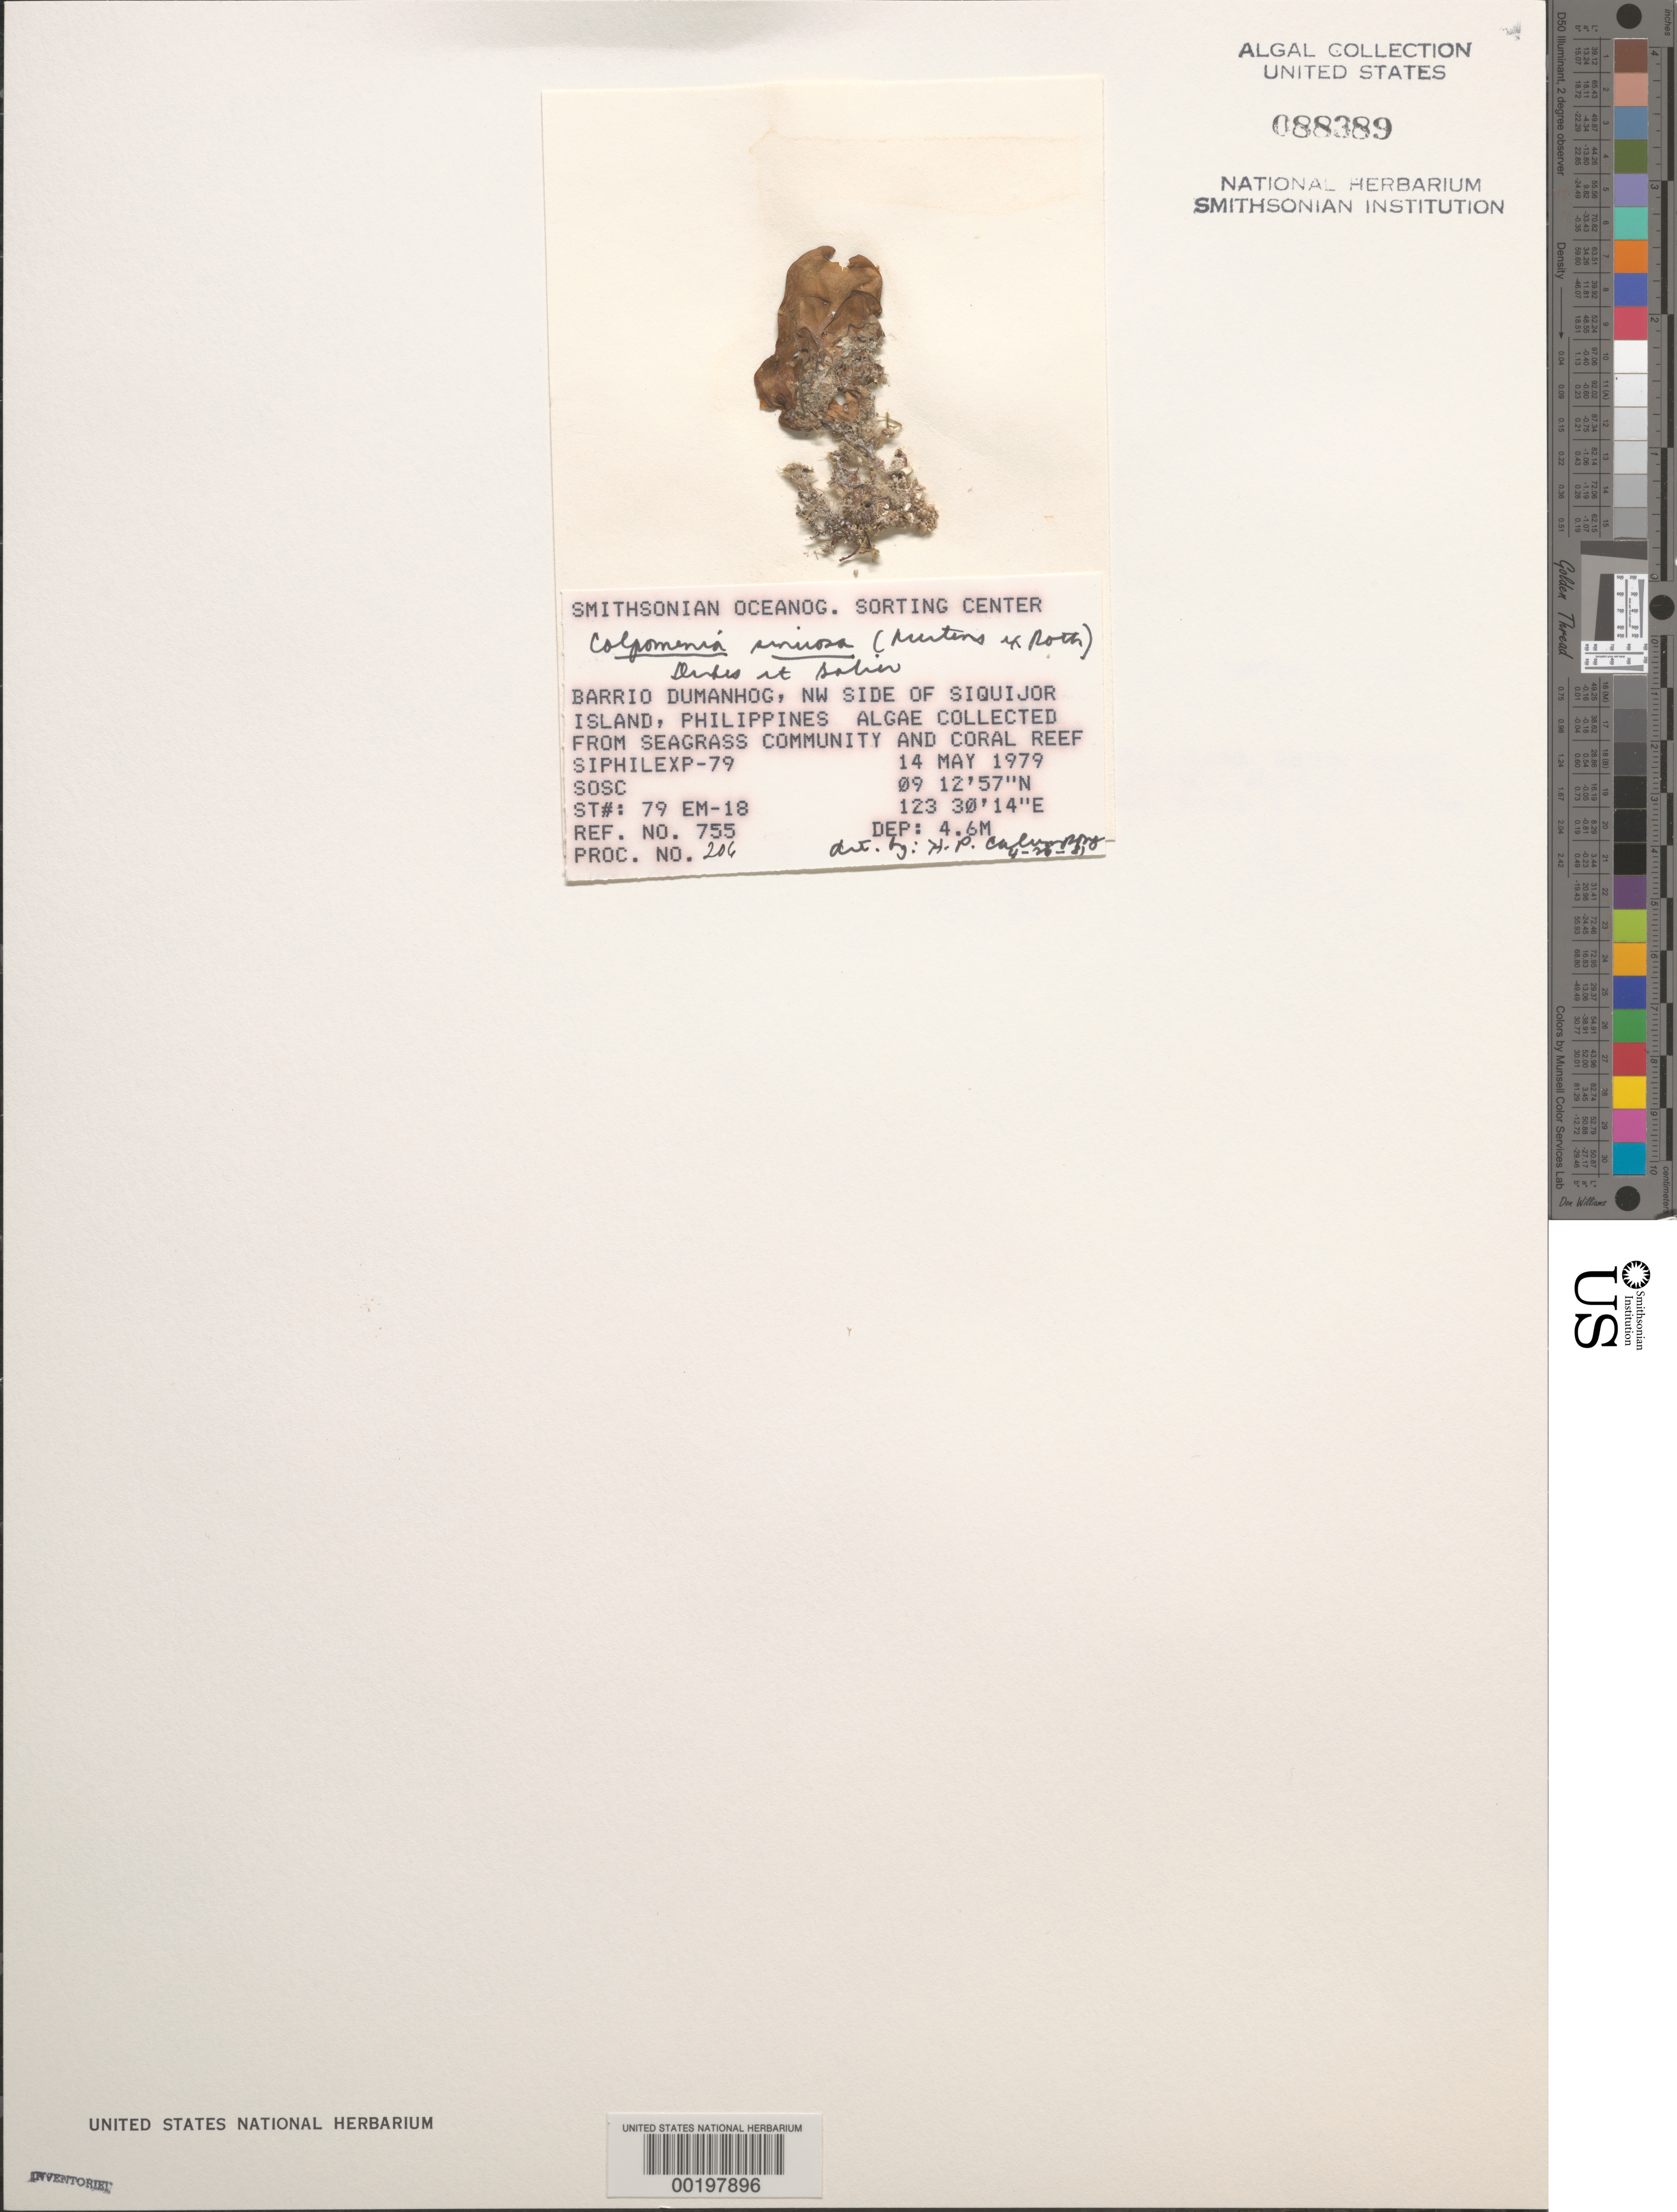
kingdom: Chromista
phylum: Ochrophyta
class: Phaeophyceae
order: Scytosiphonales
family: Scytosiphonaceae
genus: Colpomenia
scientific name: Colpomenia sinuosa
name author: (K. Mert. ex Roth) Derbes & Solier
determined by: Calumpong, H. P.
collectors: SOSC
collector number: Station 79 Em-18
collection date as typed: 14 May 1979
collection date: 1979-05-14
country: Philippines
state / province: Central Visayas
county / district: Siquijor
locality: Visayan, Barrio dumanhog, siquijor island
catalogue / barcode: US 88389